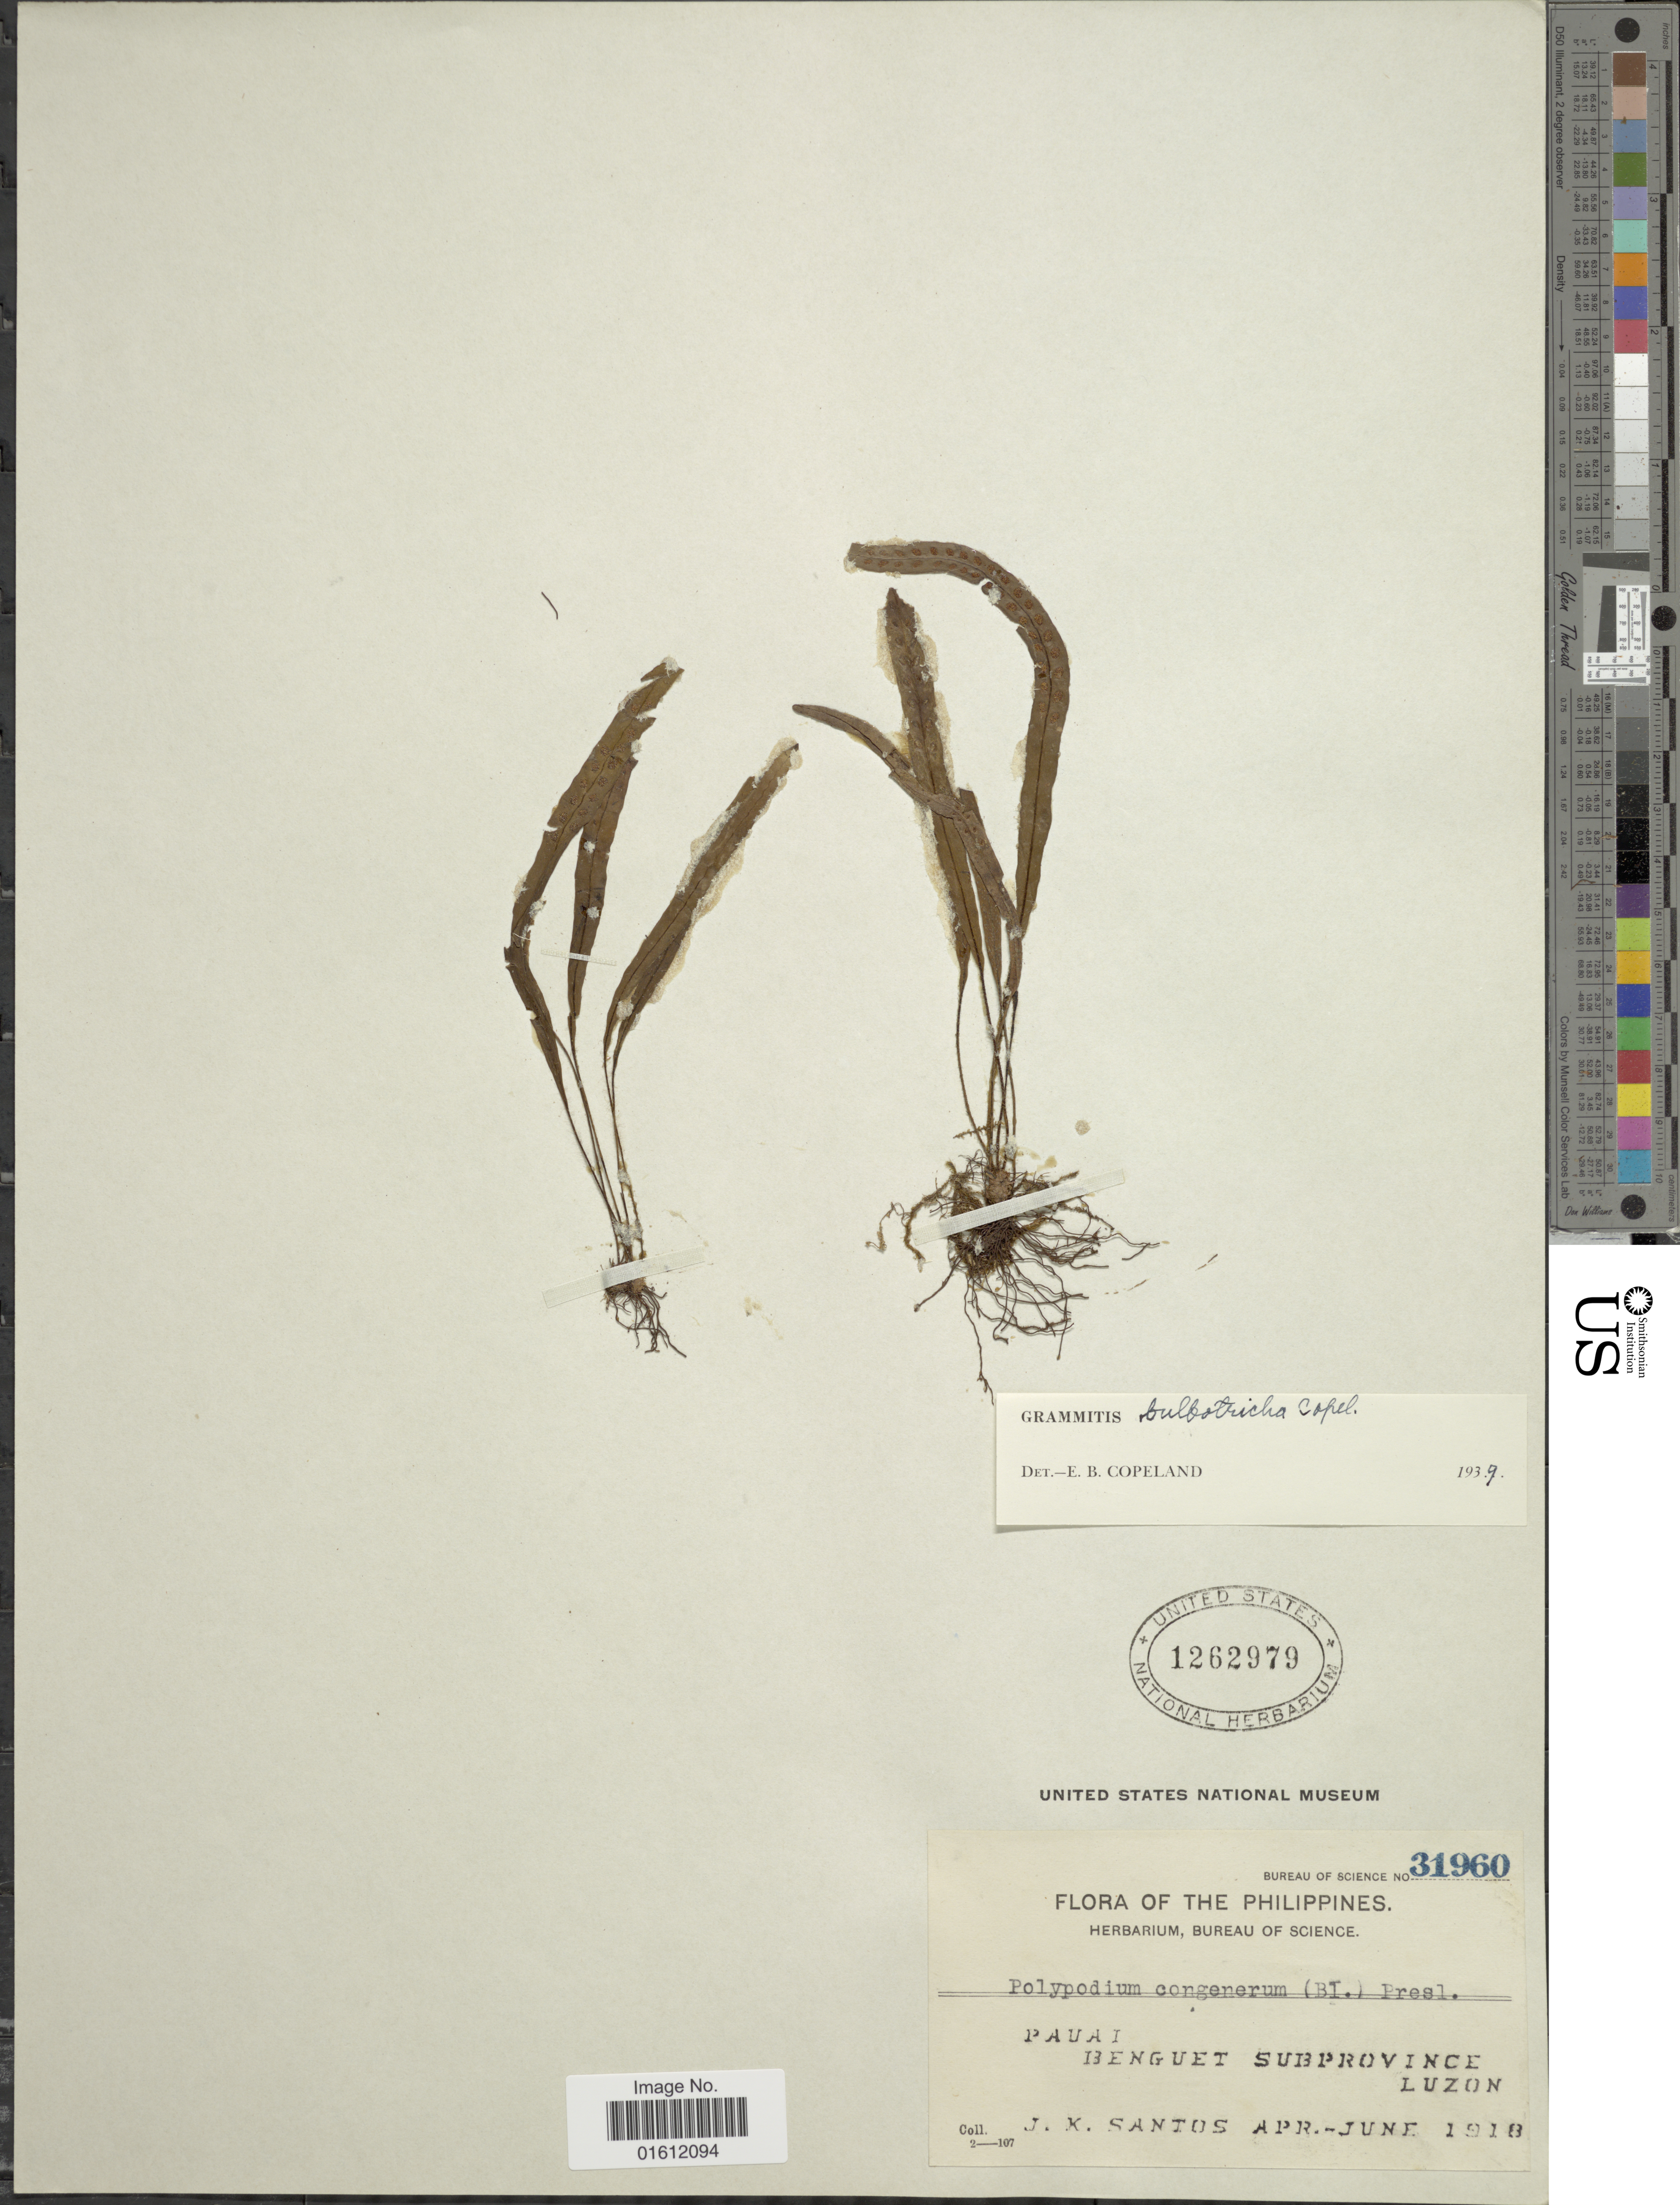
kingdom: Plantae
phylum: Tracheophyta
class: Polypodiopsida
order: Polypodiales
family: Polypodiaceae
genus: Oreogrammitis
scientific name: Oreogrammitis scabristipes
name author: (Baker) Parris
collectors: J. K. Santos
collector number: Bureau of Science 31960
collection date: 1918-04/1918-06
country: Philippines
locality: Pauai, Benguet Subprovince, Luzon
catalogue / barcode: US 1262979